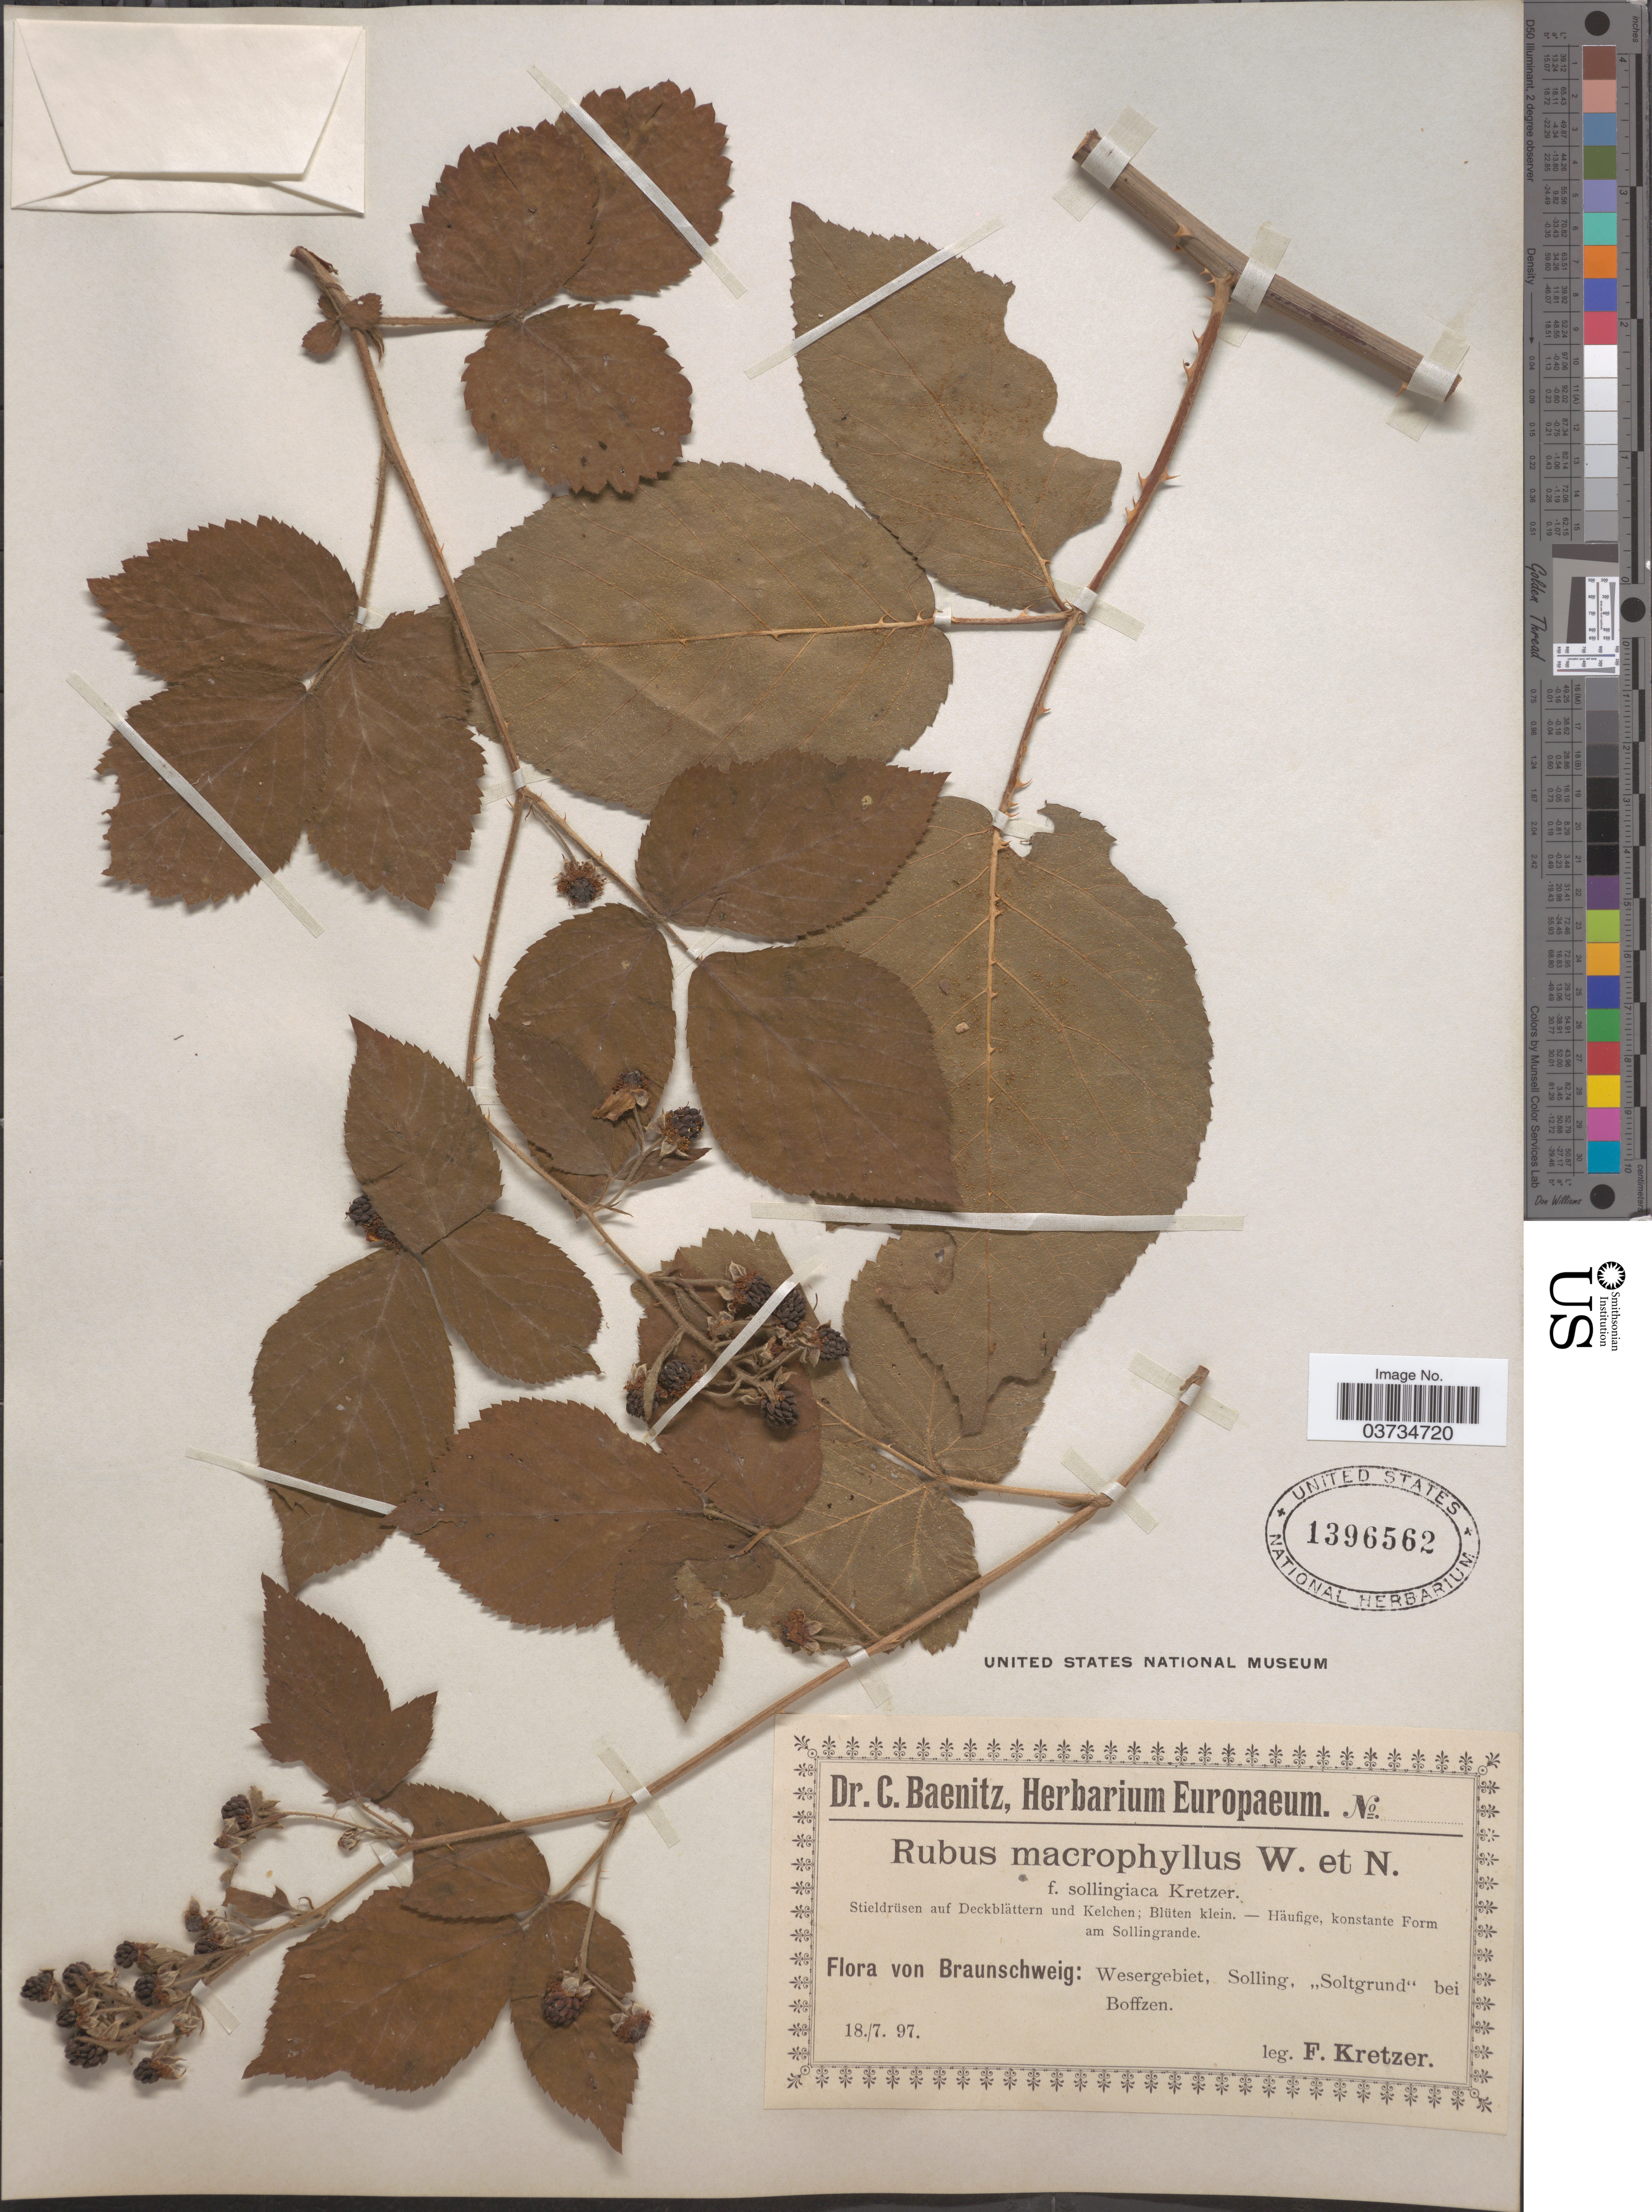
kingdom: Plantae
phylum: Tracheophyta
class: Magnoliopsida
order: Rosales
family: Rosaceae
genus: Rubus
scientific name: Rubus macrophyllus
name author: Weihe & Nees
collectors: F. Kretzer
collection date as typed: Transcribed d/m/y: 18/7/97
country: Germany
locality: Braunschweig: Wesergebiet, Solling, "Soltgrund" bei Boffzen.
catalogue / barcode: US 1396562